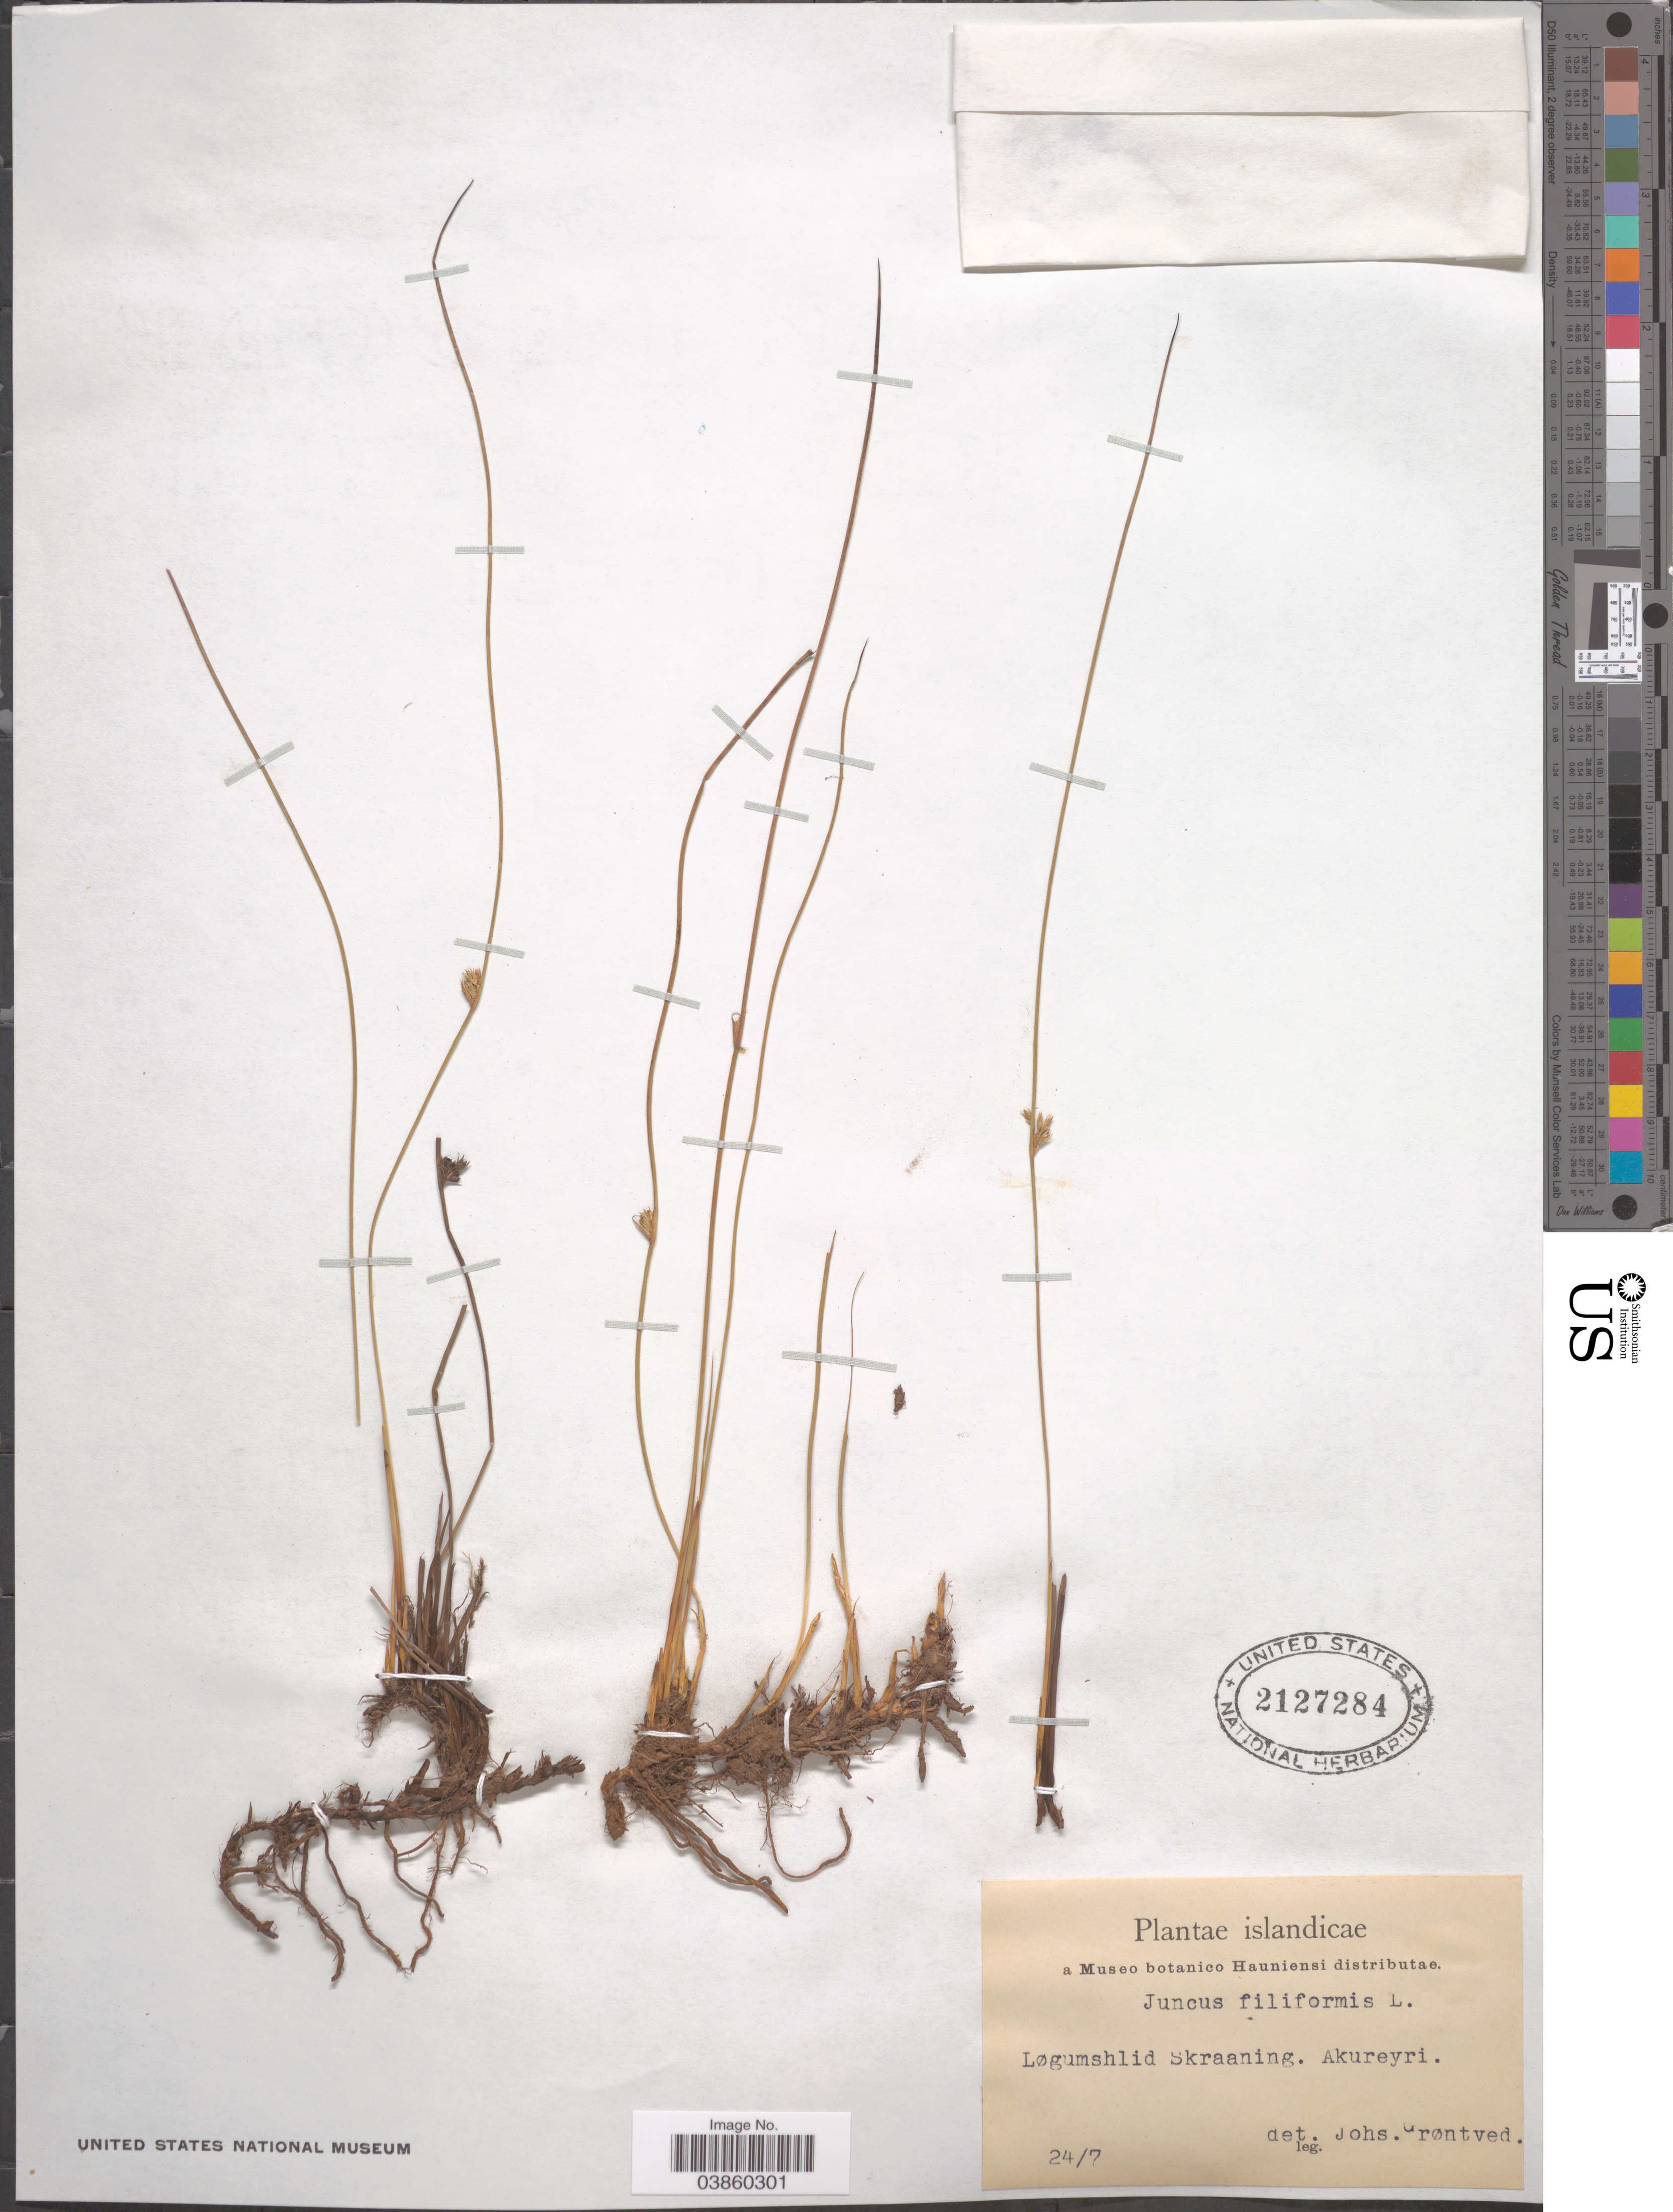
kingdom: Plantae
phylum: Tracheophyta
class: Liliopsida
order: Poales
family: Juncaceae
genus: Juncus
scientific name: Juncus filiformis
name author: L.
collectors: J. Grontved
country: Iceland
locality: Islandicae. Løgumshild Skraaning. Akureyri.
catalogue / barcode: US 2127284